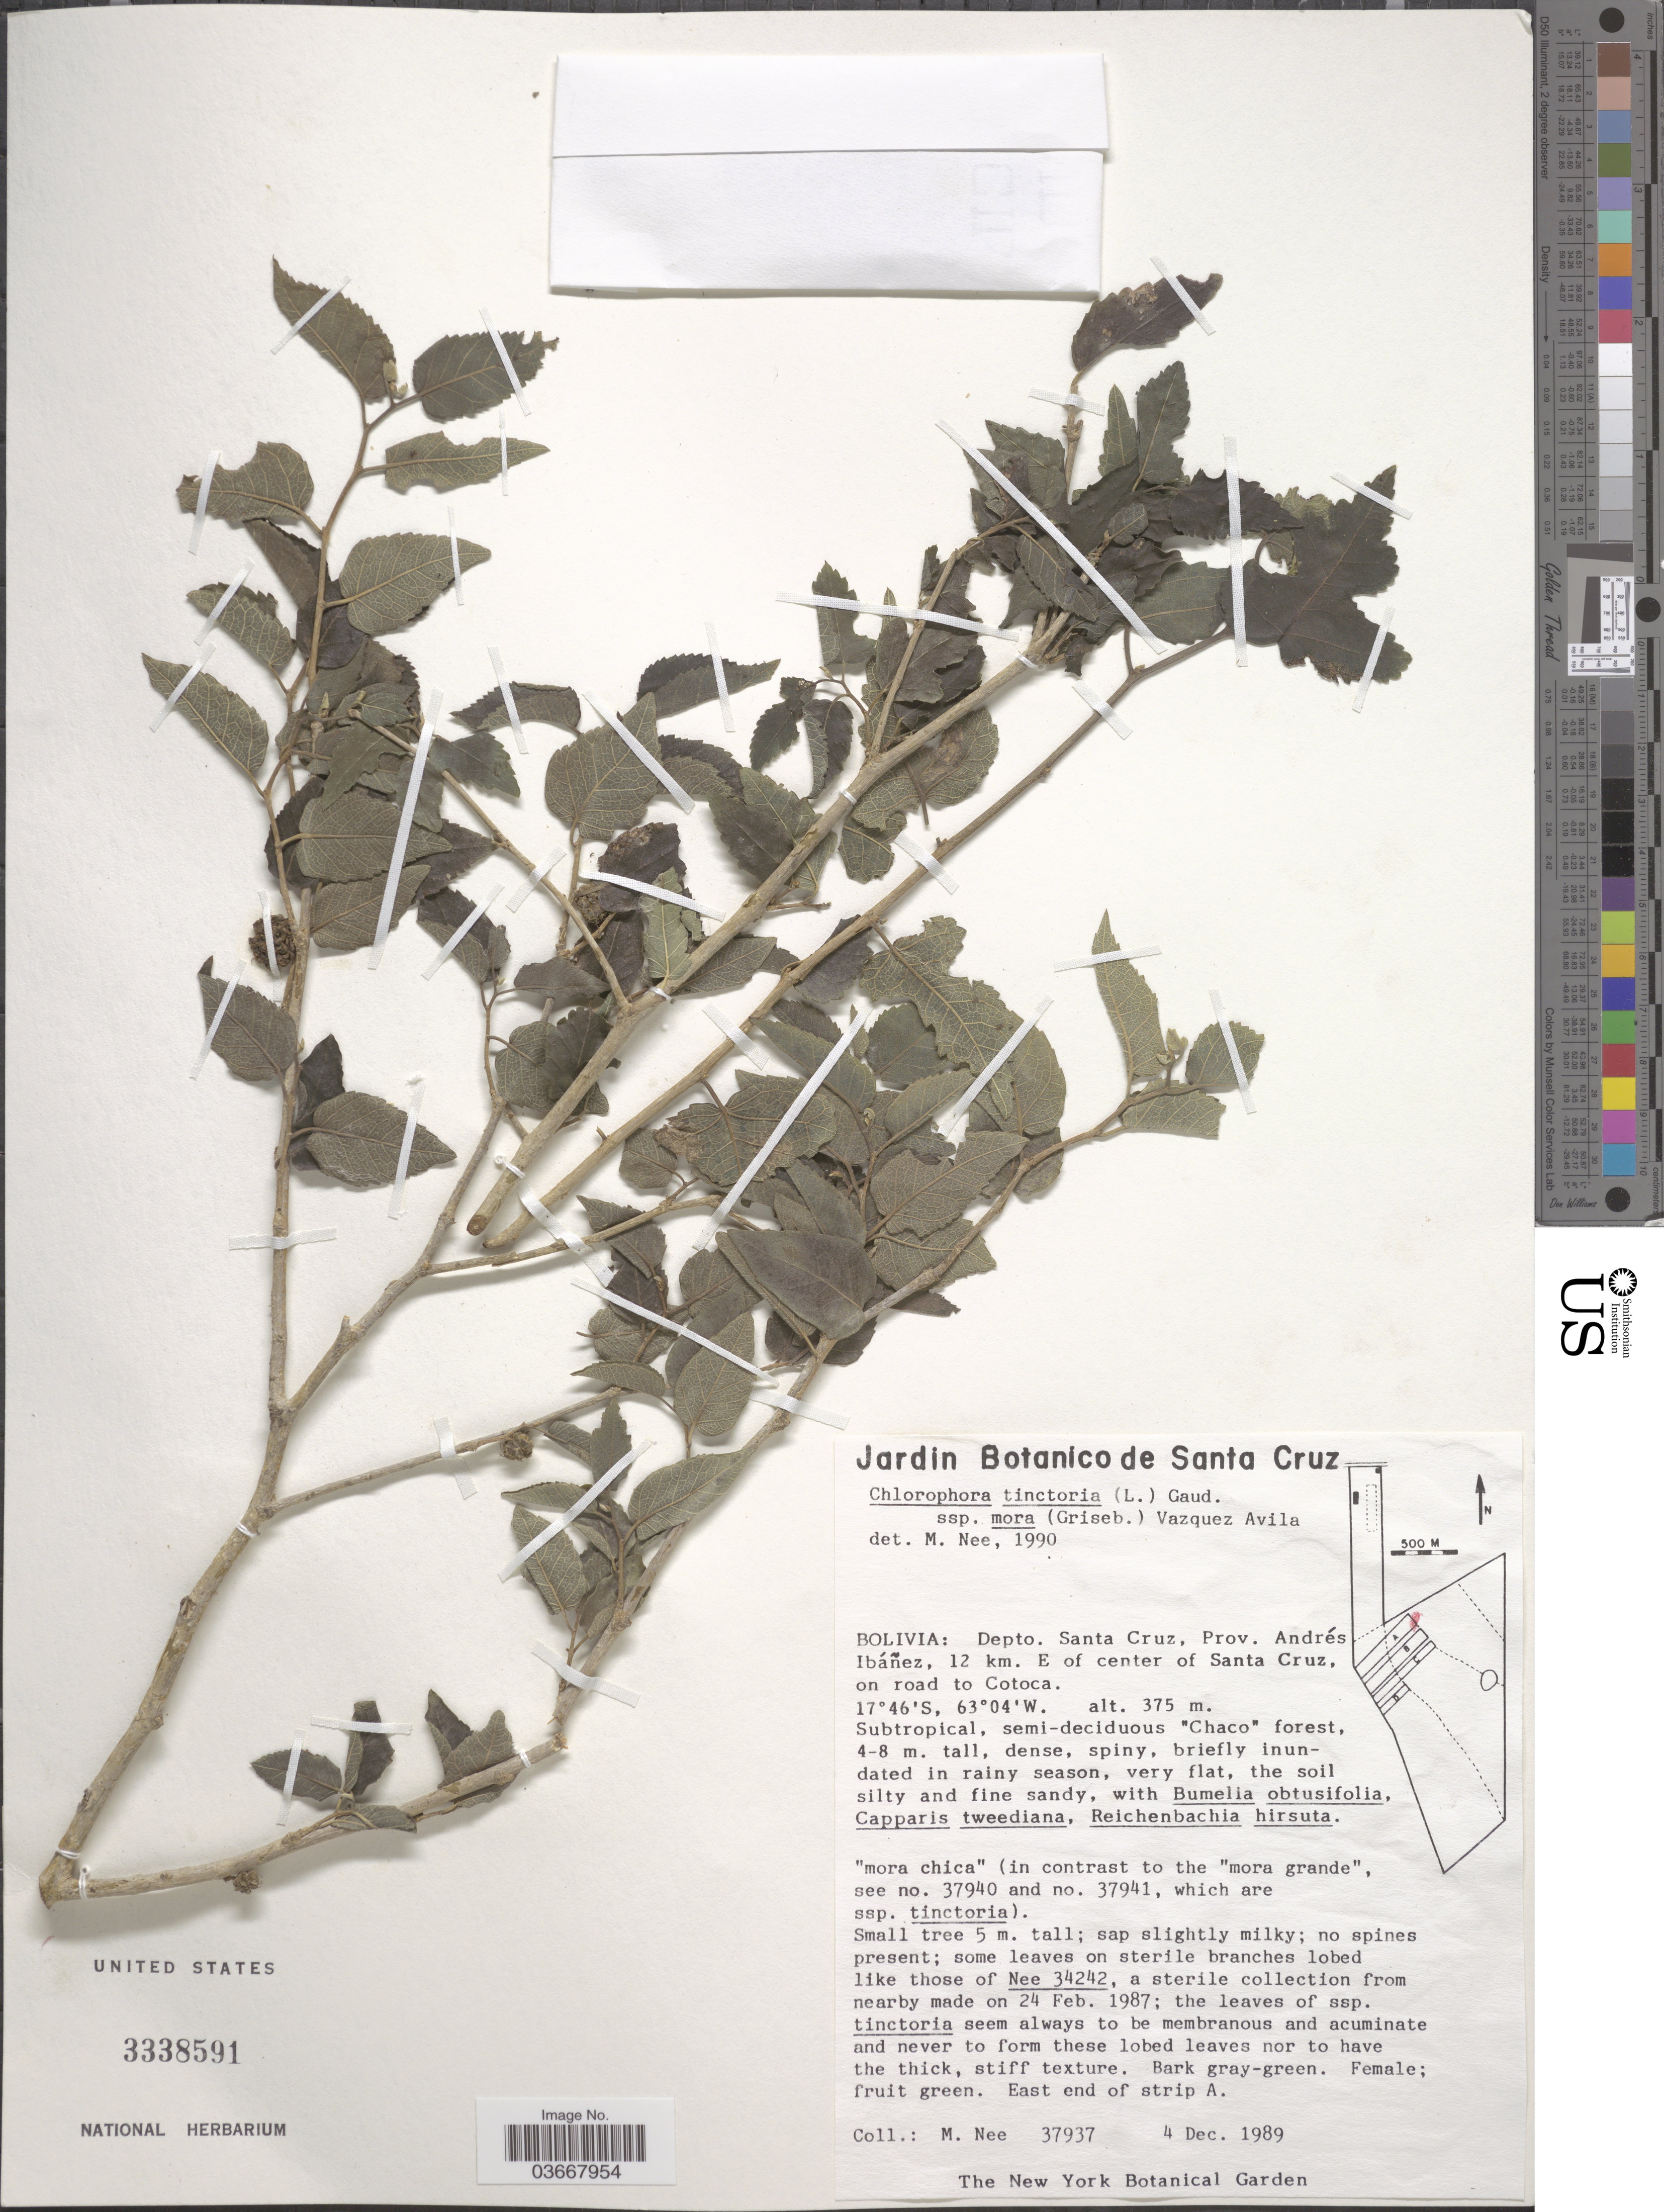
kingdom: Plantae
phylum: Tracheophyta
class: Magnoliopsida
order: Rosales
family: Moraceae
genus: Maclura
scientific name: Maclura tinctoria subsp. mora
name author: (Griseb.) Vázq. Avila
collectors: M. Nee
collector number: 37937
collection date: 1989-12-04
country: Bolivia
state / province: Santa Cruz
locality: Depto. Santa Cruz, Prov. Andrés Ibáñez, 12 km. E of center of Santa Cruz, on road to Cotoca.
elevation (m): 375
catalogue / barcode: US 3338591